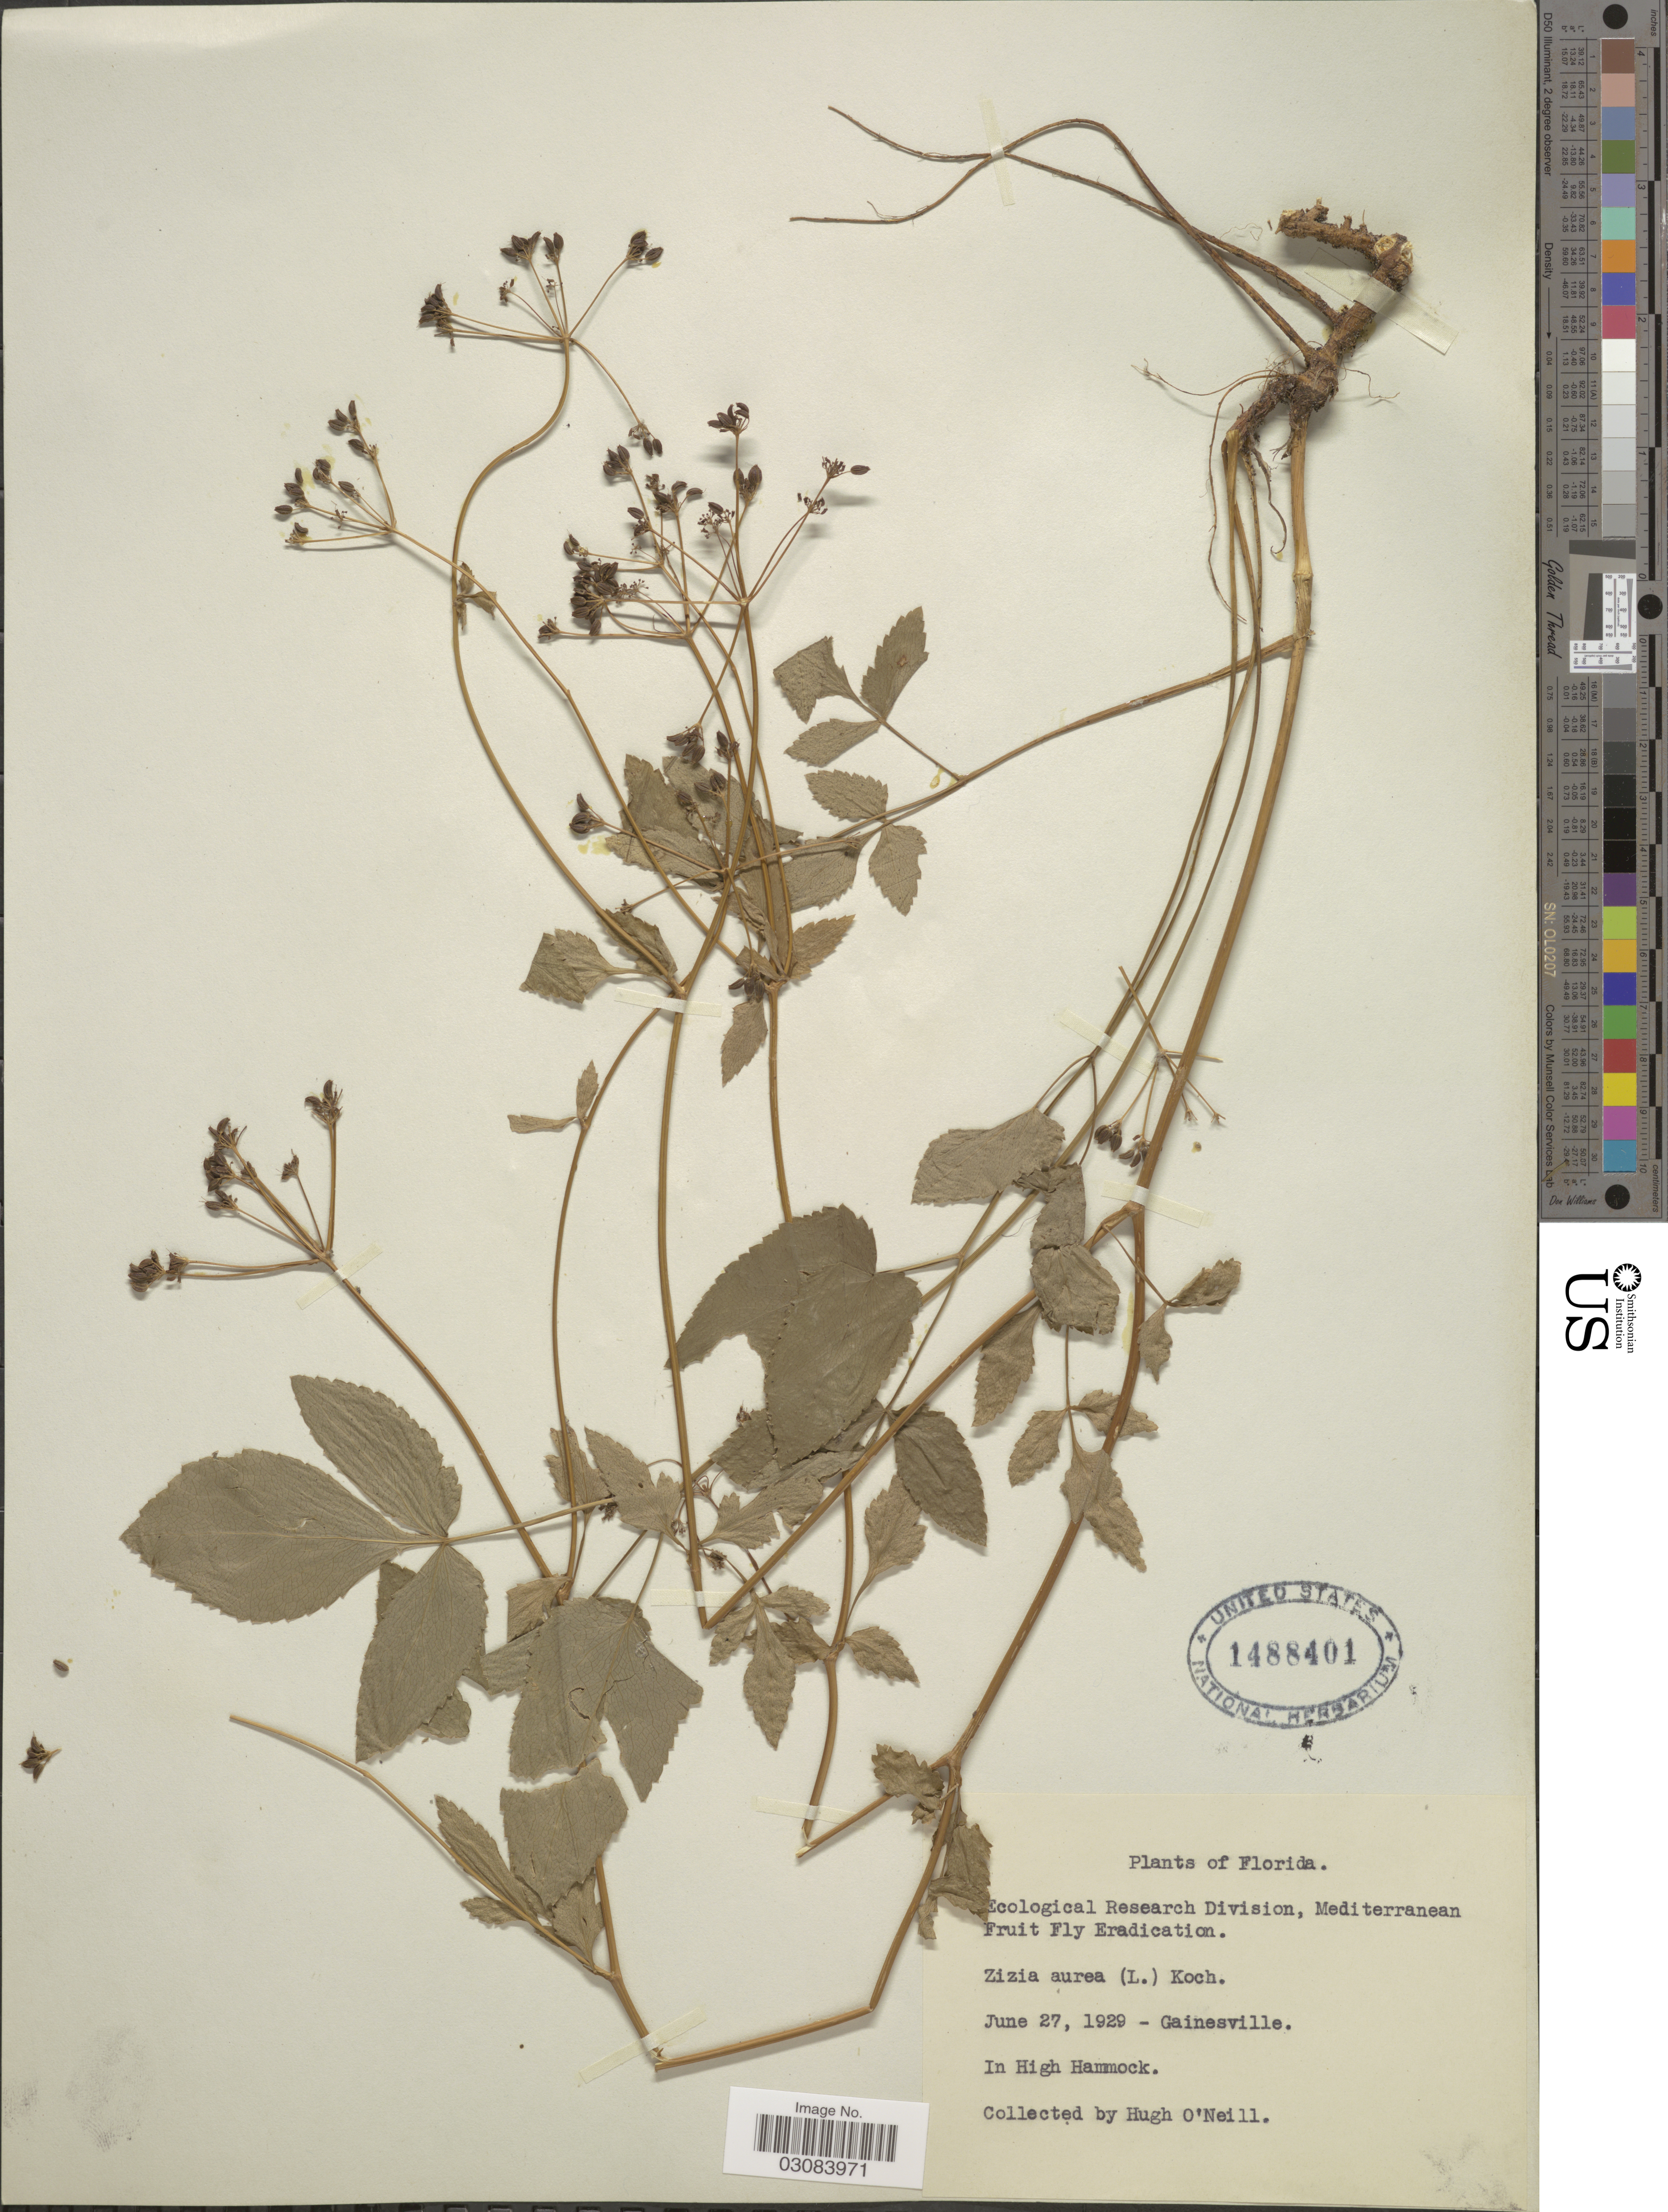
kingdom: Plantae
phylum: Tracheophyta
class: Magnoliopsida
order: Apiales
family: Apiaceae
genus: Zizia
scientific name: Zizia aurea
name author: (L.) Koch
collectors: H. O'Neill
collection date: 1929-06-27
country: United States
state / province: Florida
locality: Gainesville. In High Hammock.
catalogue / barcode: US 1488401